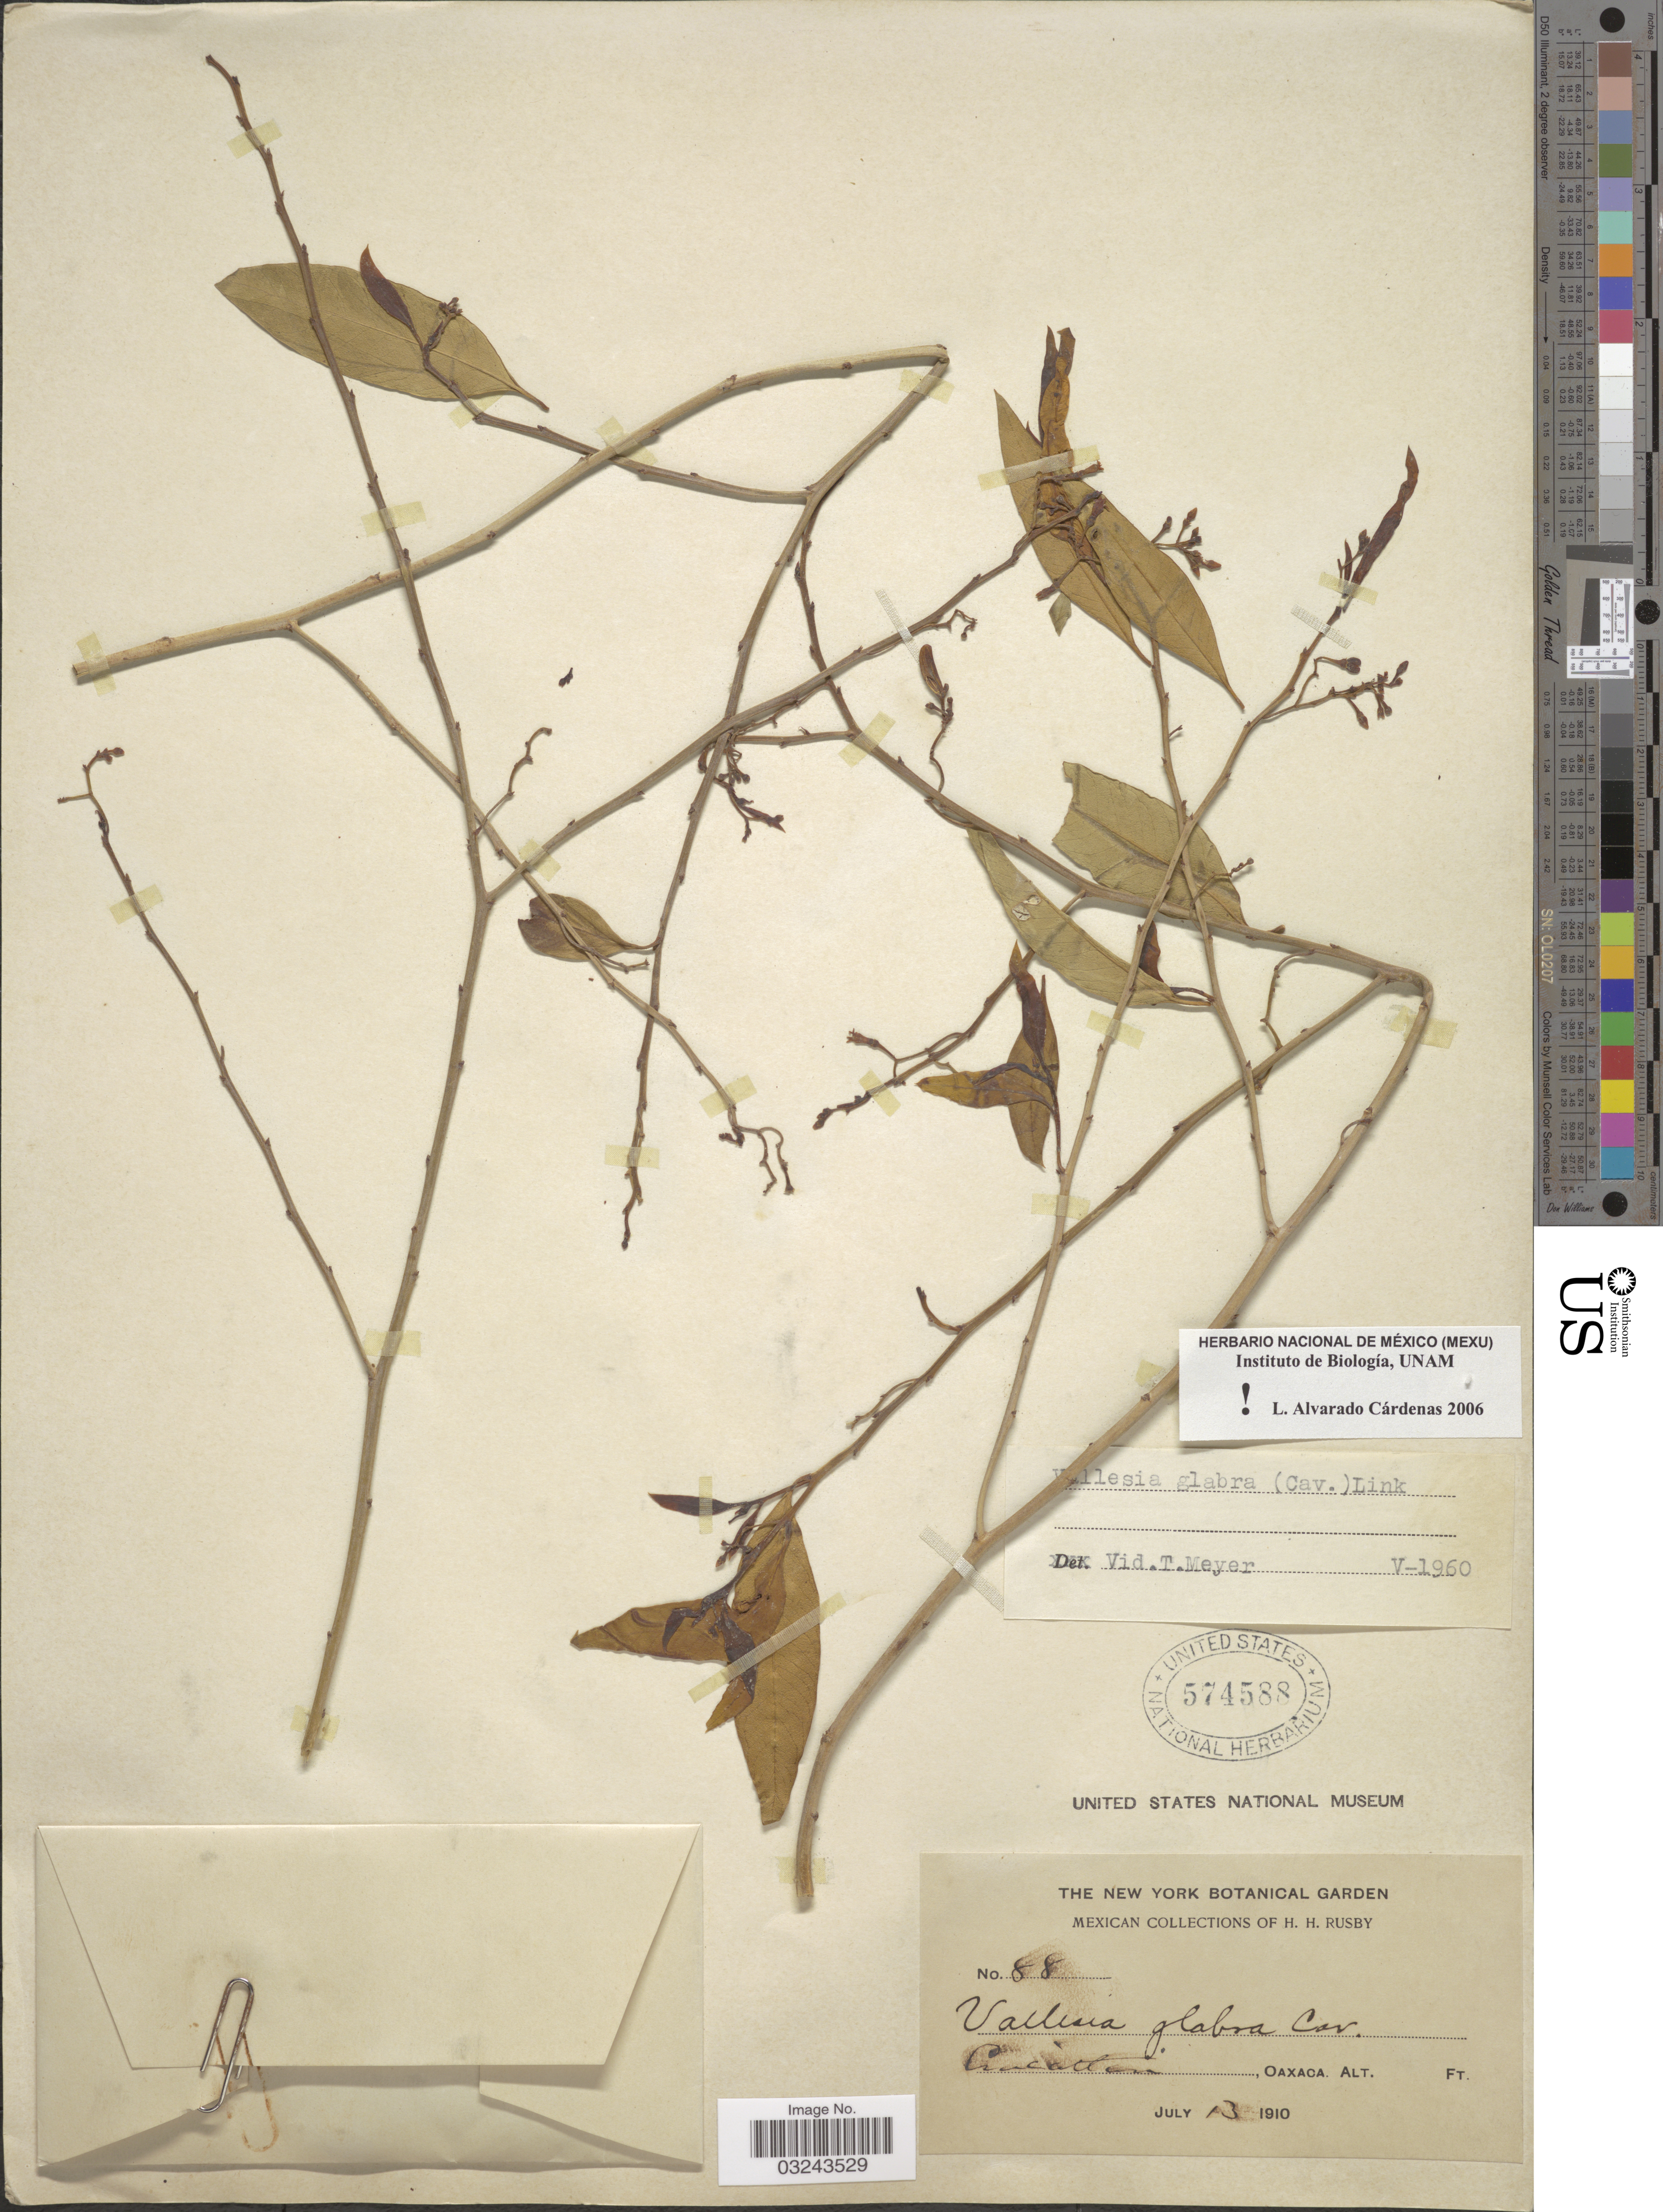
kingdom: Plantae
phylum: Tracheophyta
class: Magnoliopsida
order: Gentianales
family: Apocynaceae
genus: Vallesia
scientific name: Vallesia glabra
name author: (Cav.) Link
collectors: H. H. Rusby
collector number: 88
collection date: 1910-07-13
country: Mexico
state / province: Oaxaca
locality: Ciucatlan.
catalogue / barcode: US 574588